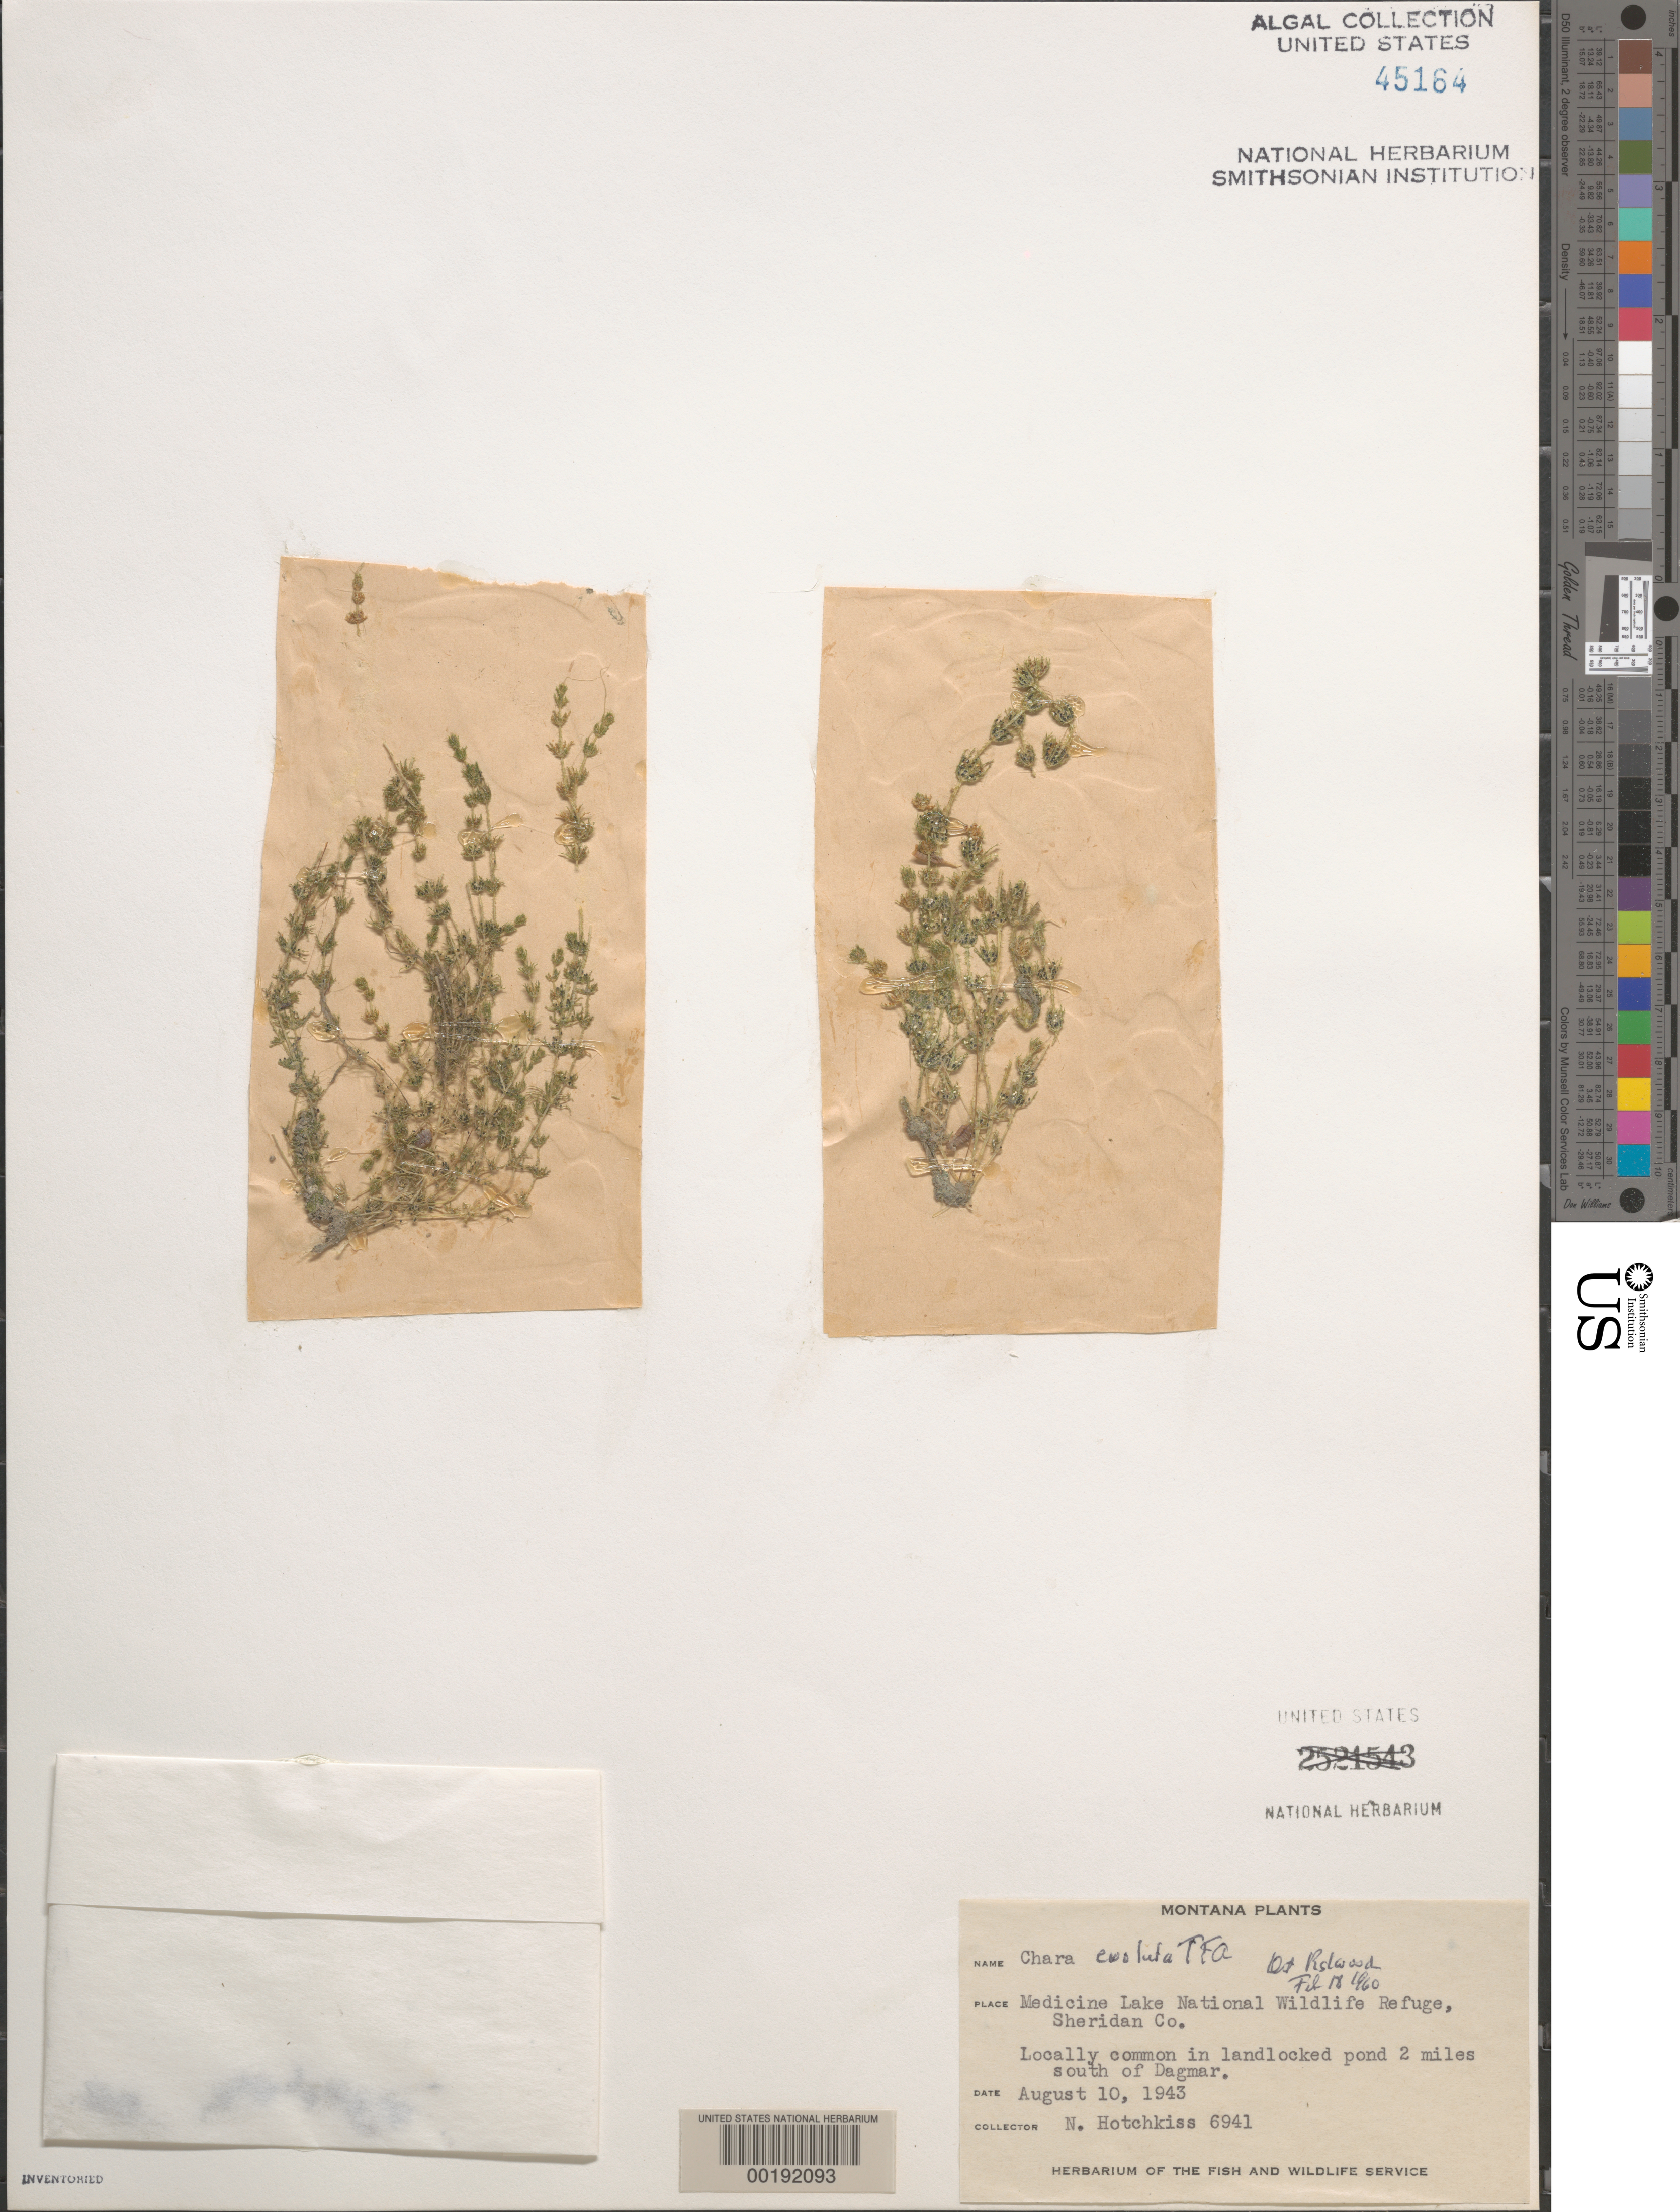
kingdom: Plantae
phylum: Charophyta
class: Charophyceae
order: Charales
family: Characeae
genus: Chara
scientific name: Chara evoluta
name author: Allen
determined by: Wood, R. D.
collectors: N. Hotchkiss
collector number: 6941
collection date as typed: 10 Aug 1943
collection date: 1943-08-10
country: United States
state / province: Montana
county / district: Sheridan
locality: Pond 2 miles south of Dagmar, Medicine Lake National Wildlife Refuge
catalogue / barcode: US 45164